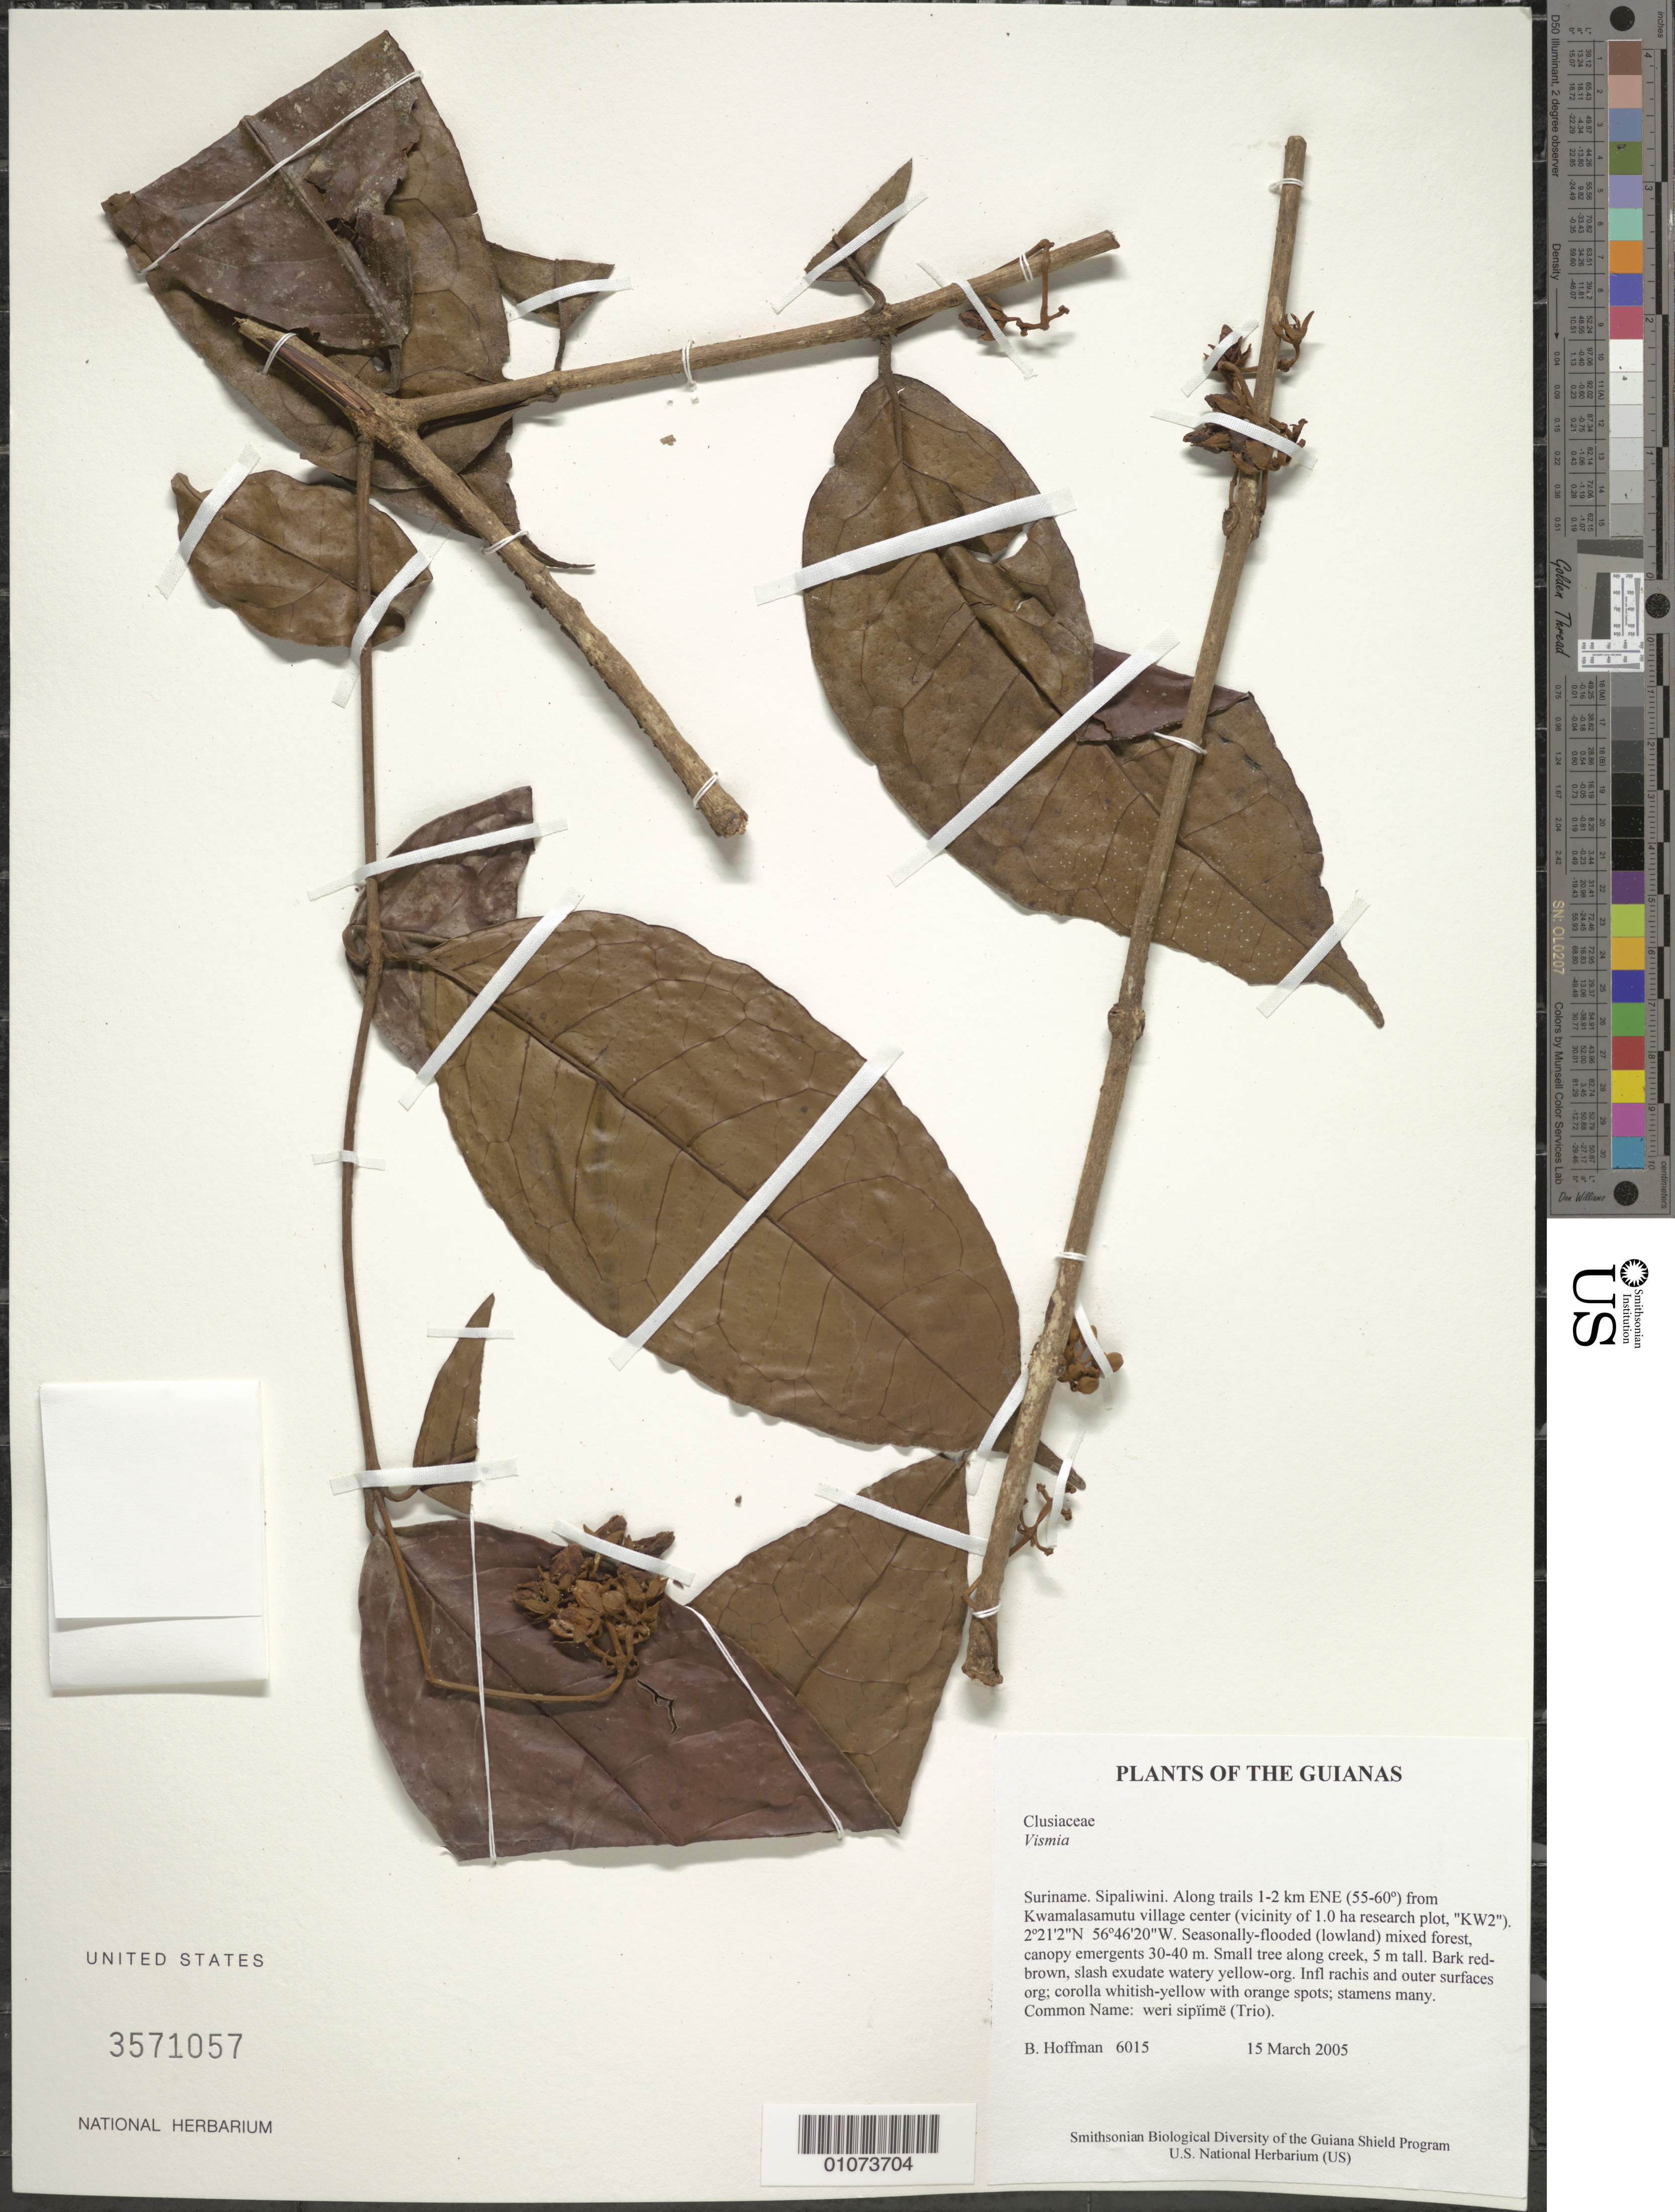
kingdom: Plantae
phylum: Tracheophyta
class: Magnoliopsida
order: Malpighiales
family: Hypericaceae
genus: Vismia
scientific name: Vismia sp.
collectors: B. Hoffman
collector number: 6015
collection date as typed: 15 March 2005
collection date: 2005-03-15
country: Suriname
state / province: Sipaliwini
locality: Along trails 1-2 km ENE (55-60º) from Kwamalasamutu village center (vicinity of 1.0 ha research plot, "KW2")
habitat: Seasonally-flooded (lowland) mixed forest, canopy emergents 30-40 m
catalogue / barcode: US 3571057